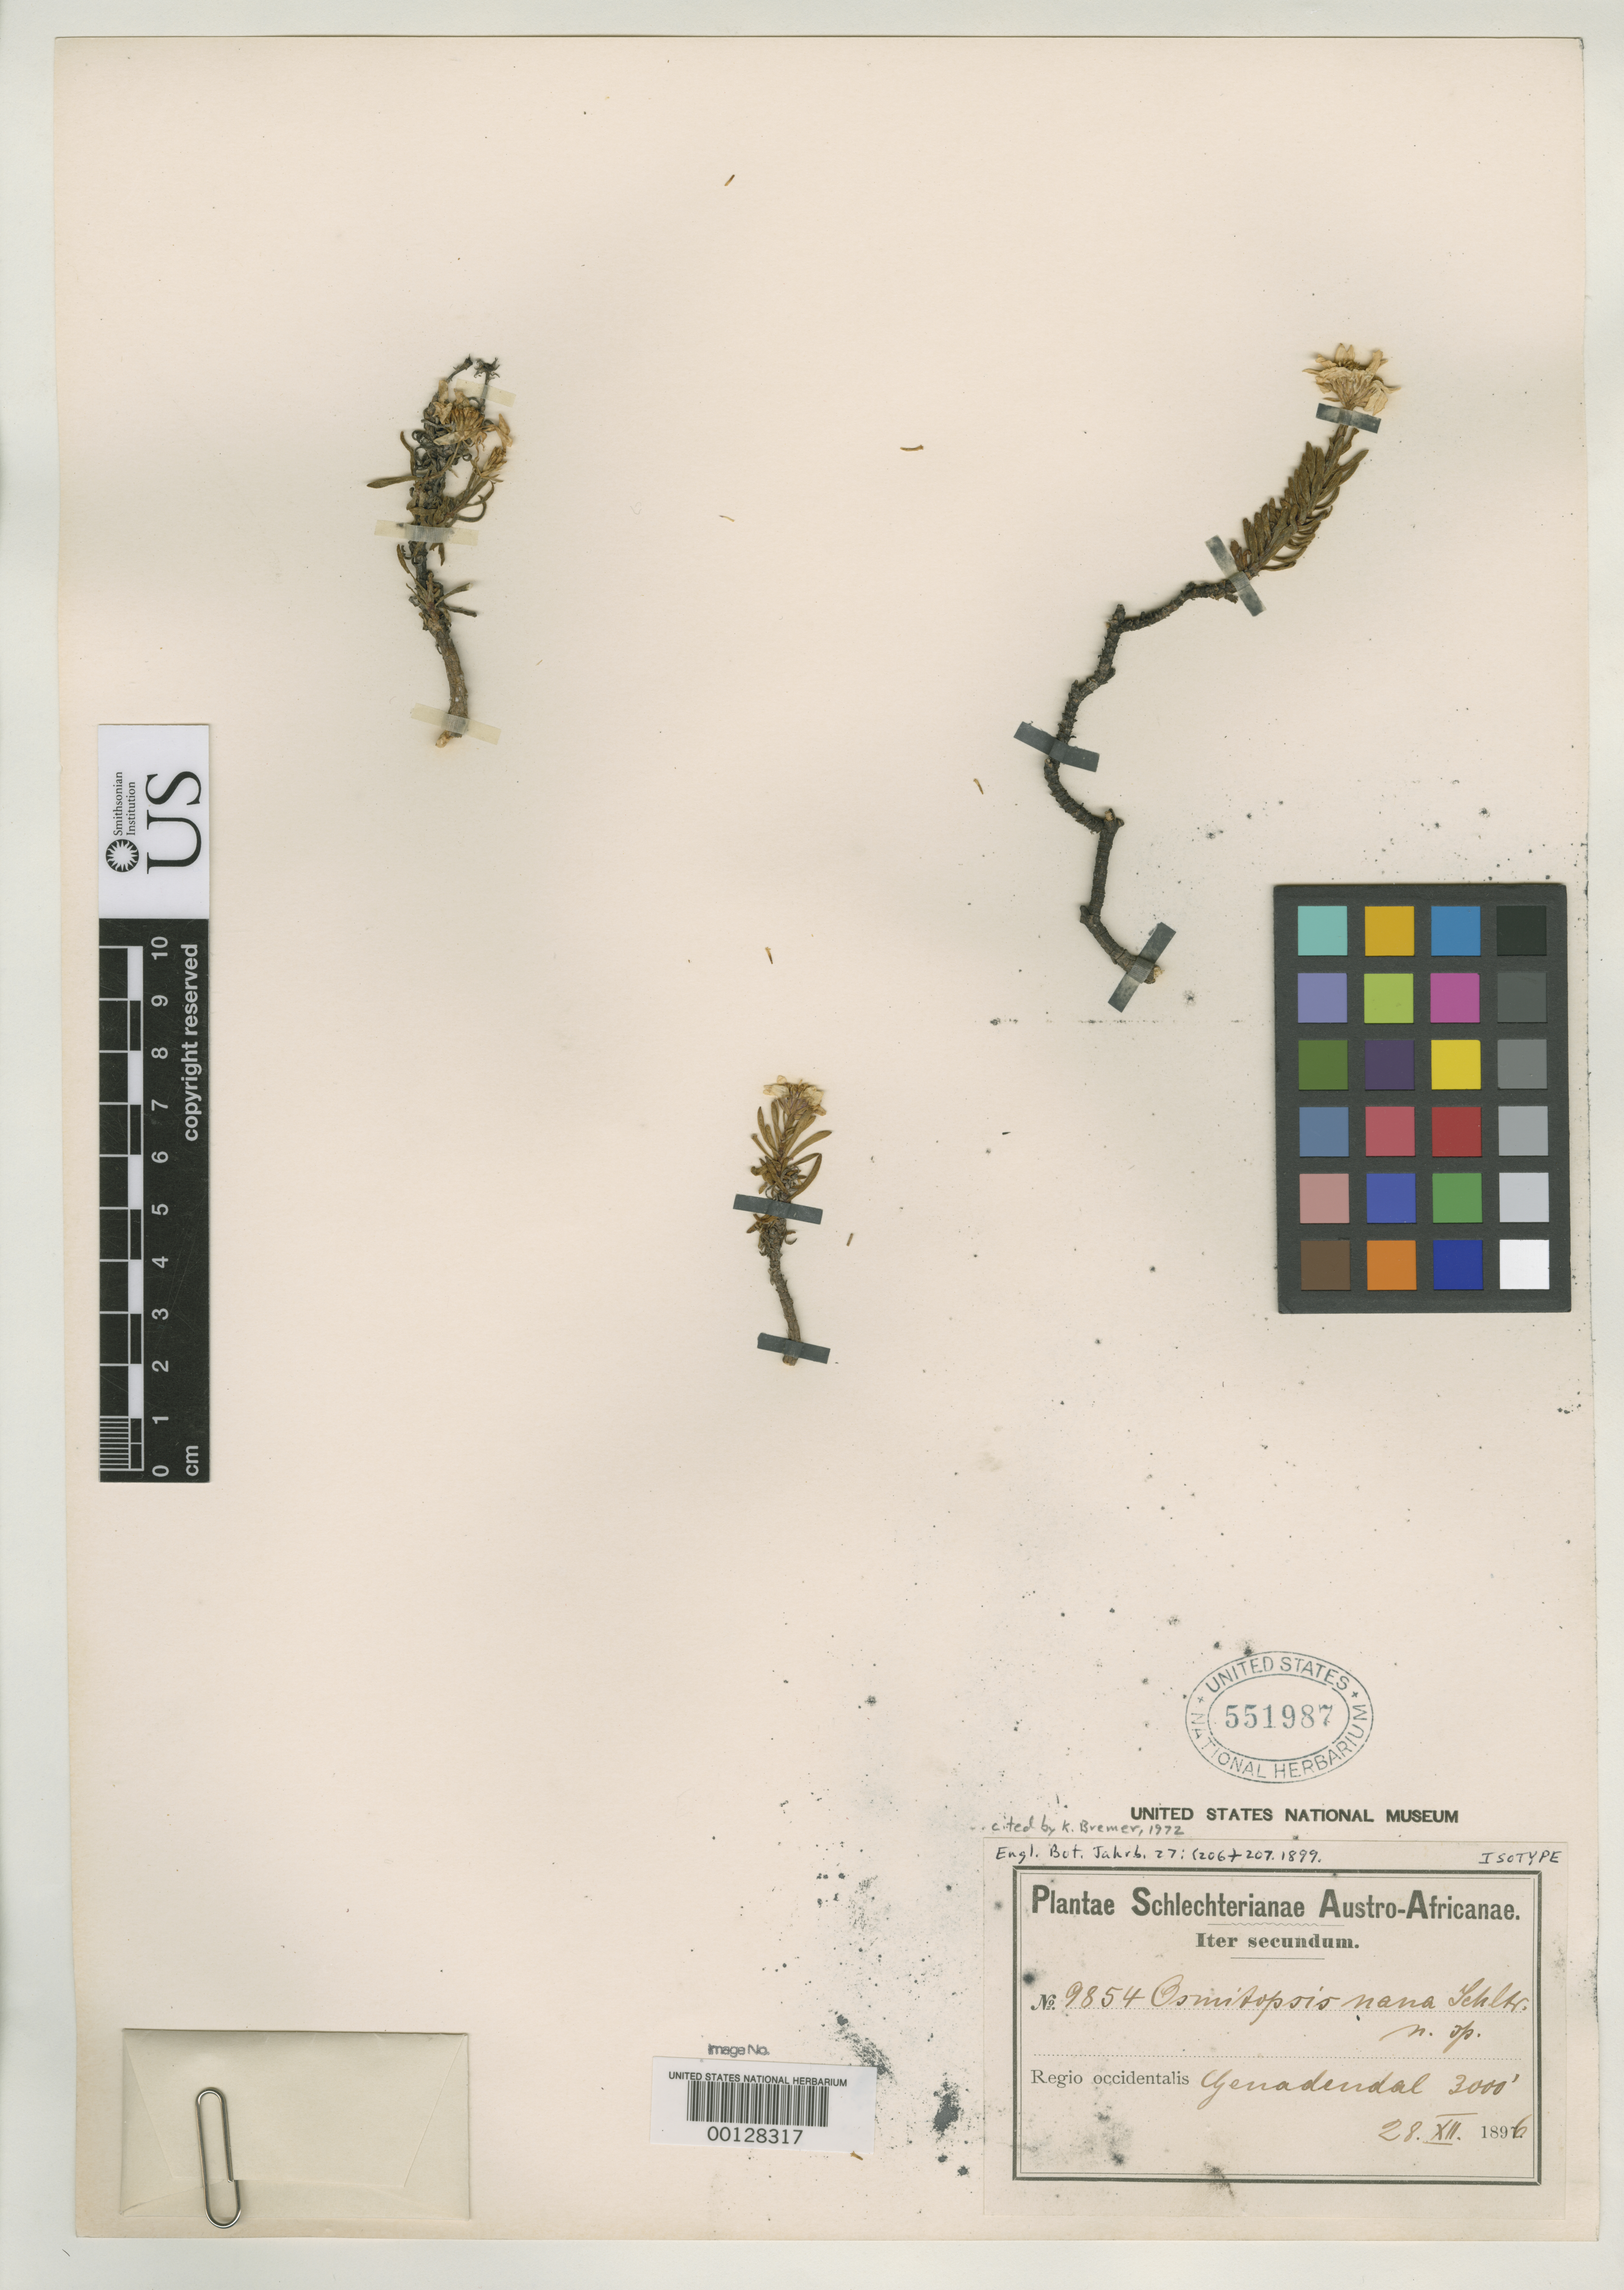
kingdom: Plantae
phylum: Tracheophyta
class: Magnoliopsida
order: Asterales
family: Asteraceae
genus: Osmitopsis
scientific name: Osmitopsis nana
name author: Schltr.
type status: Isotype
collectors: F. R. R. Schlechter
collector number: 9854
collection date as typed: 28 Dec 1896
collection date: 1896-12-28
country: South Africa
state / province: Western Cape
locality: Genadendal, in ditione Caledon.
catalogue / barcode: US 551987